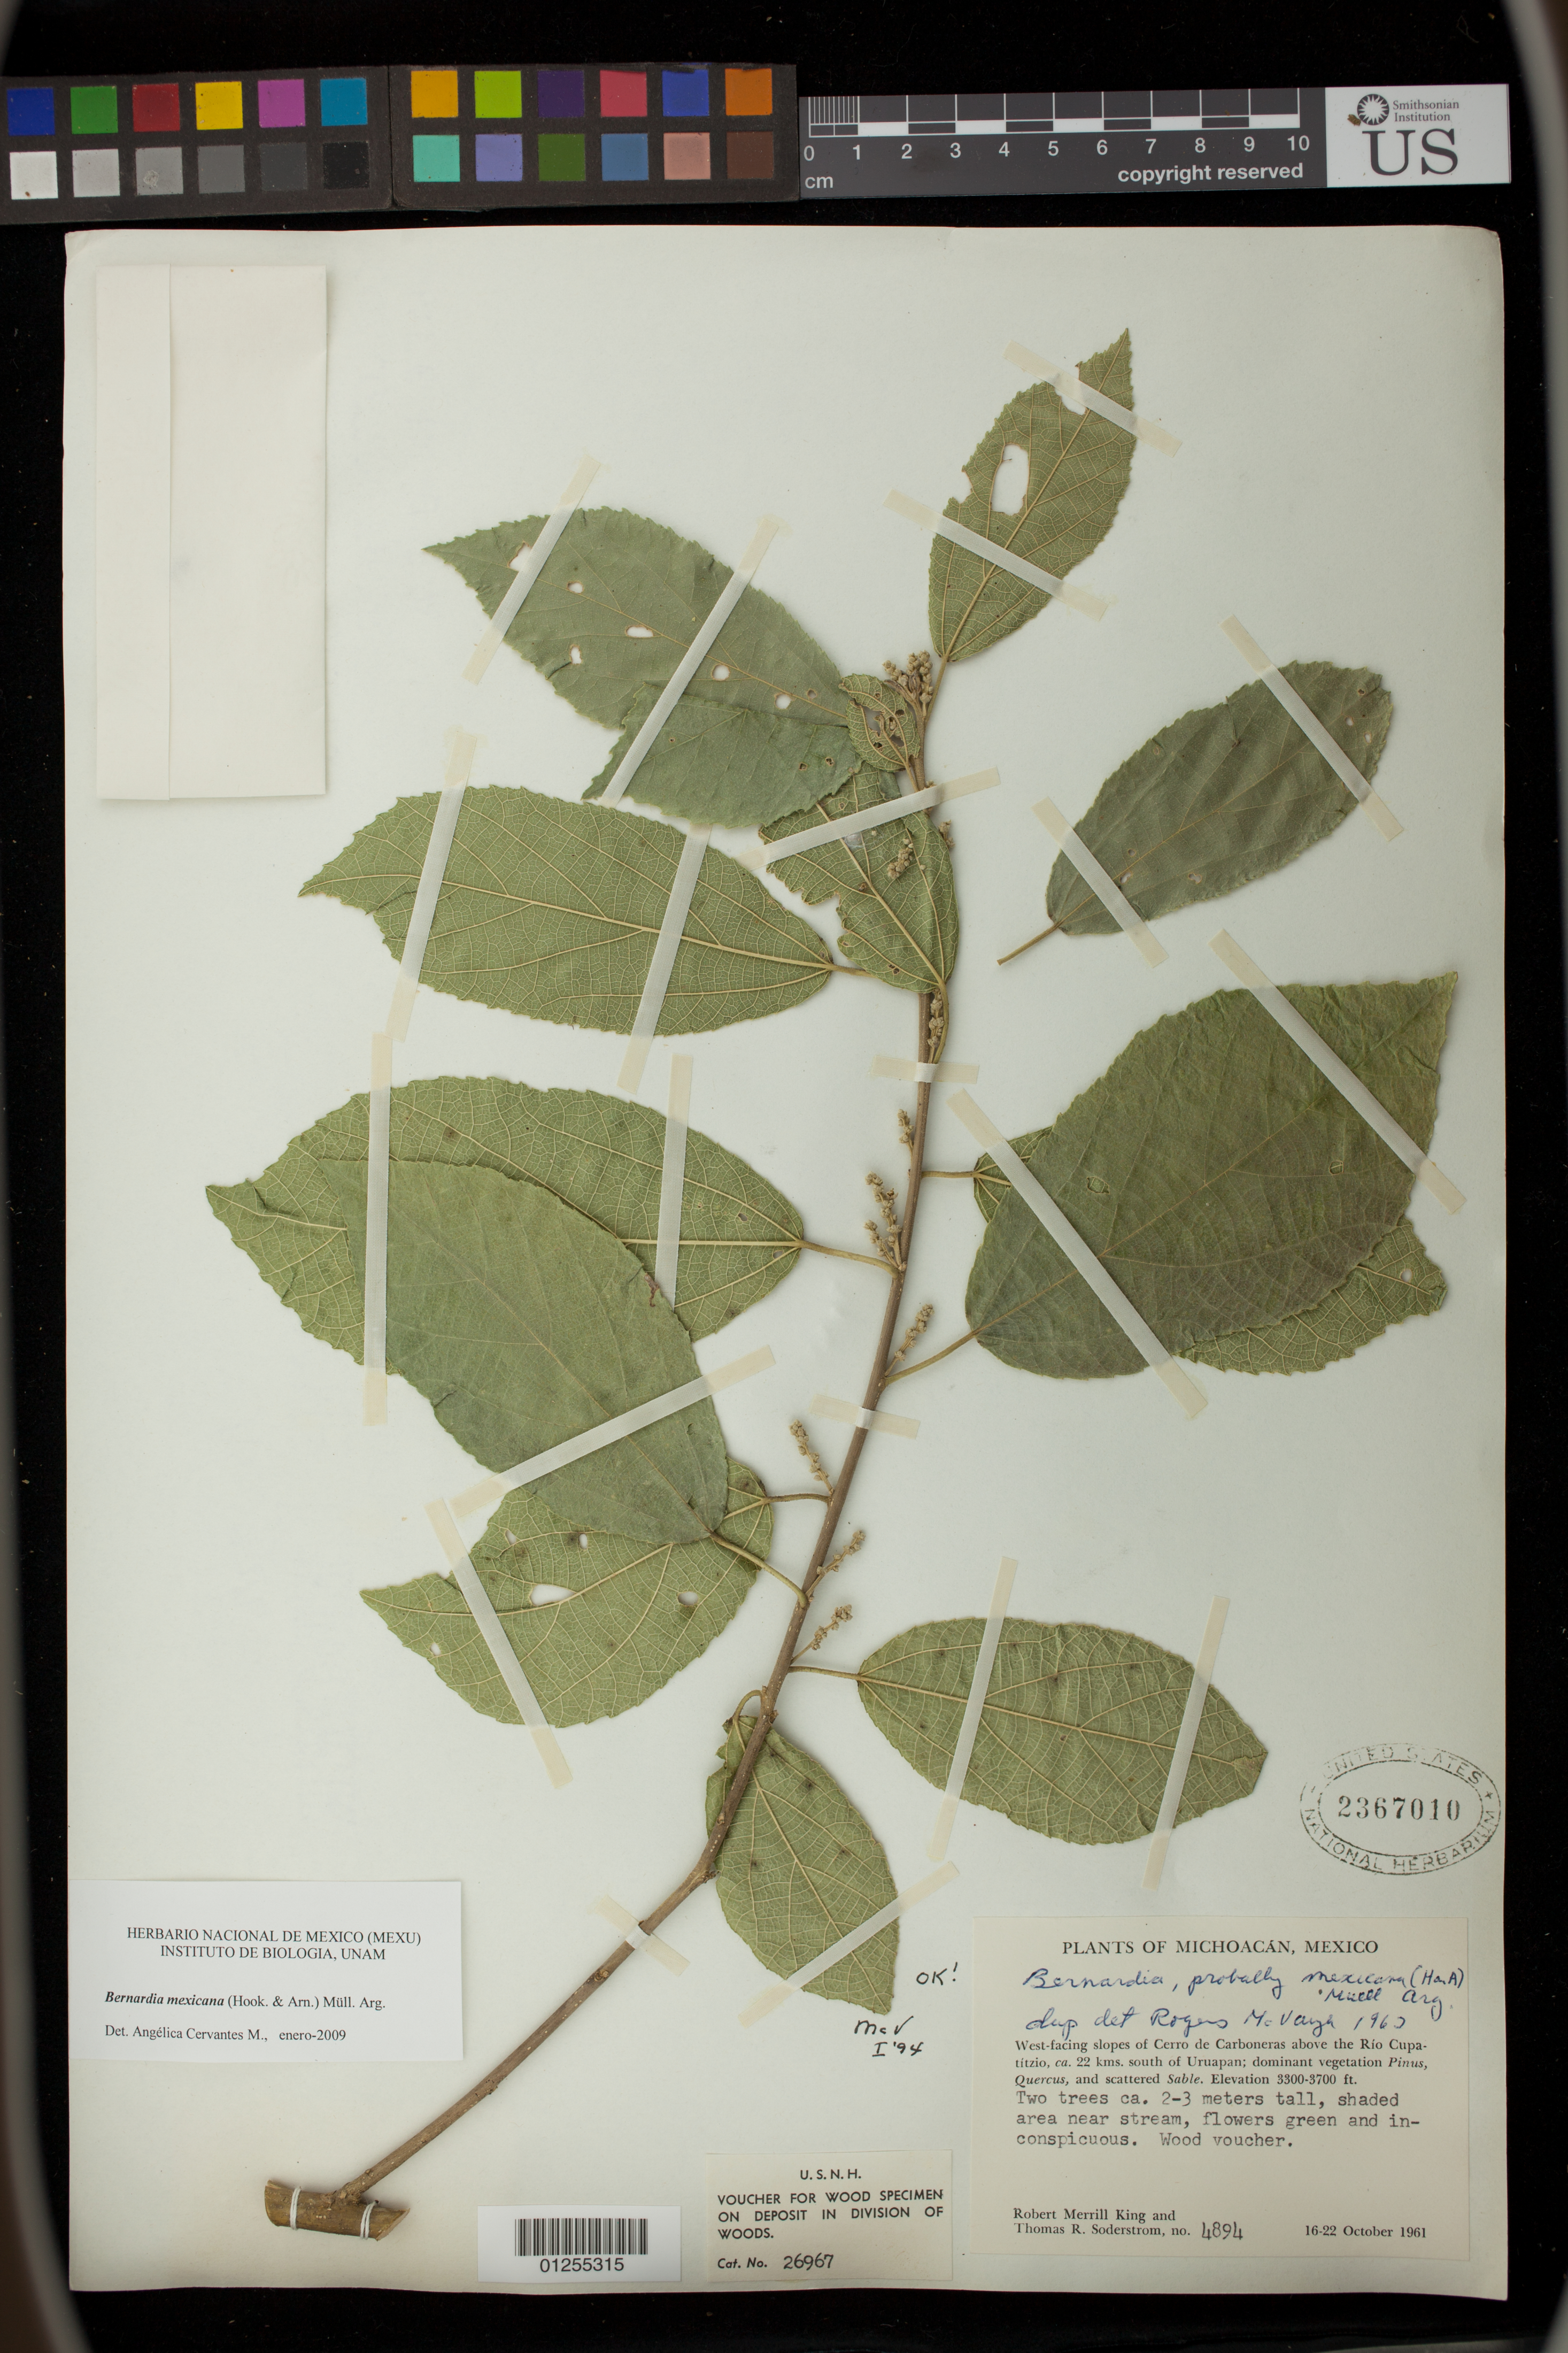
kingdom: Plantae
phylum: Tracheophyta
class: Magnoliopsida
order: Malpighiales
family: Euphorbiaceae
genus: Bernardia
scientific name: Bernardia mexicana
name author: (Hook. & Arn.) Müll. Arg.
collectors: R. M. King & T. R. Soderstrom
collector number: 4894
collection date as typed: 16 Oct 1961 to 22 Oct 1961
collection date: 1961-10-16/1961-10-22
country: Mexico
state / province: Michoacán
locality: West-facing slopes of Cerro de Carboneras, above the Río Cupatítzio, ca. 22 kms. South of Uruapan.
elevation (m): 1006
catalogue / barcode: US 2367010